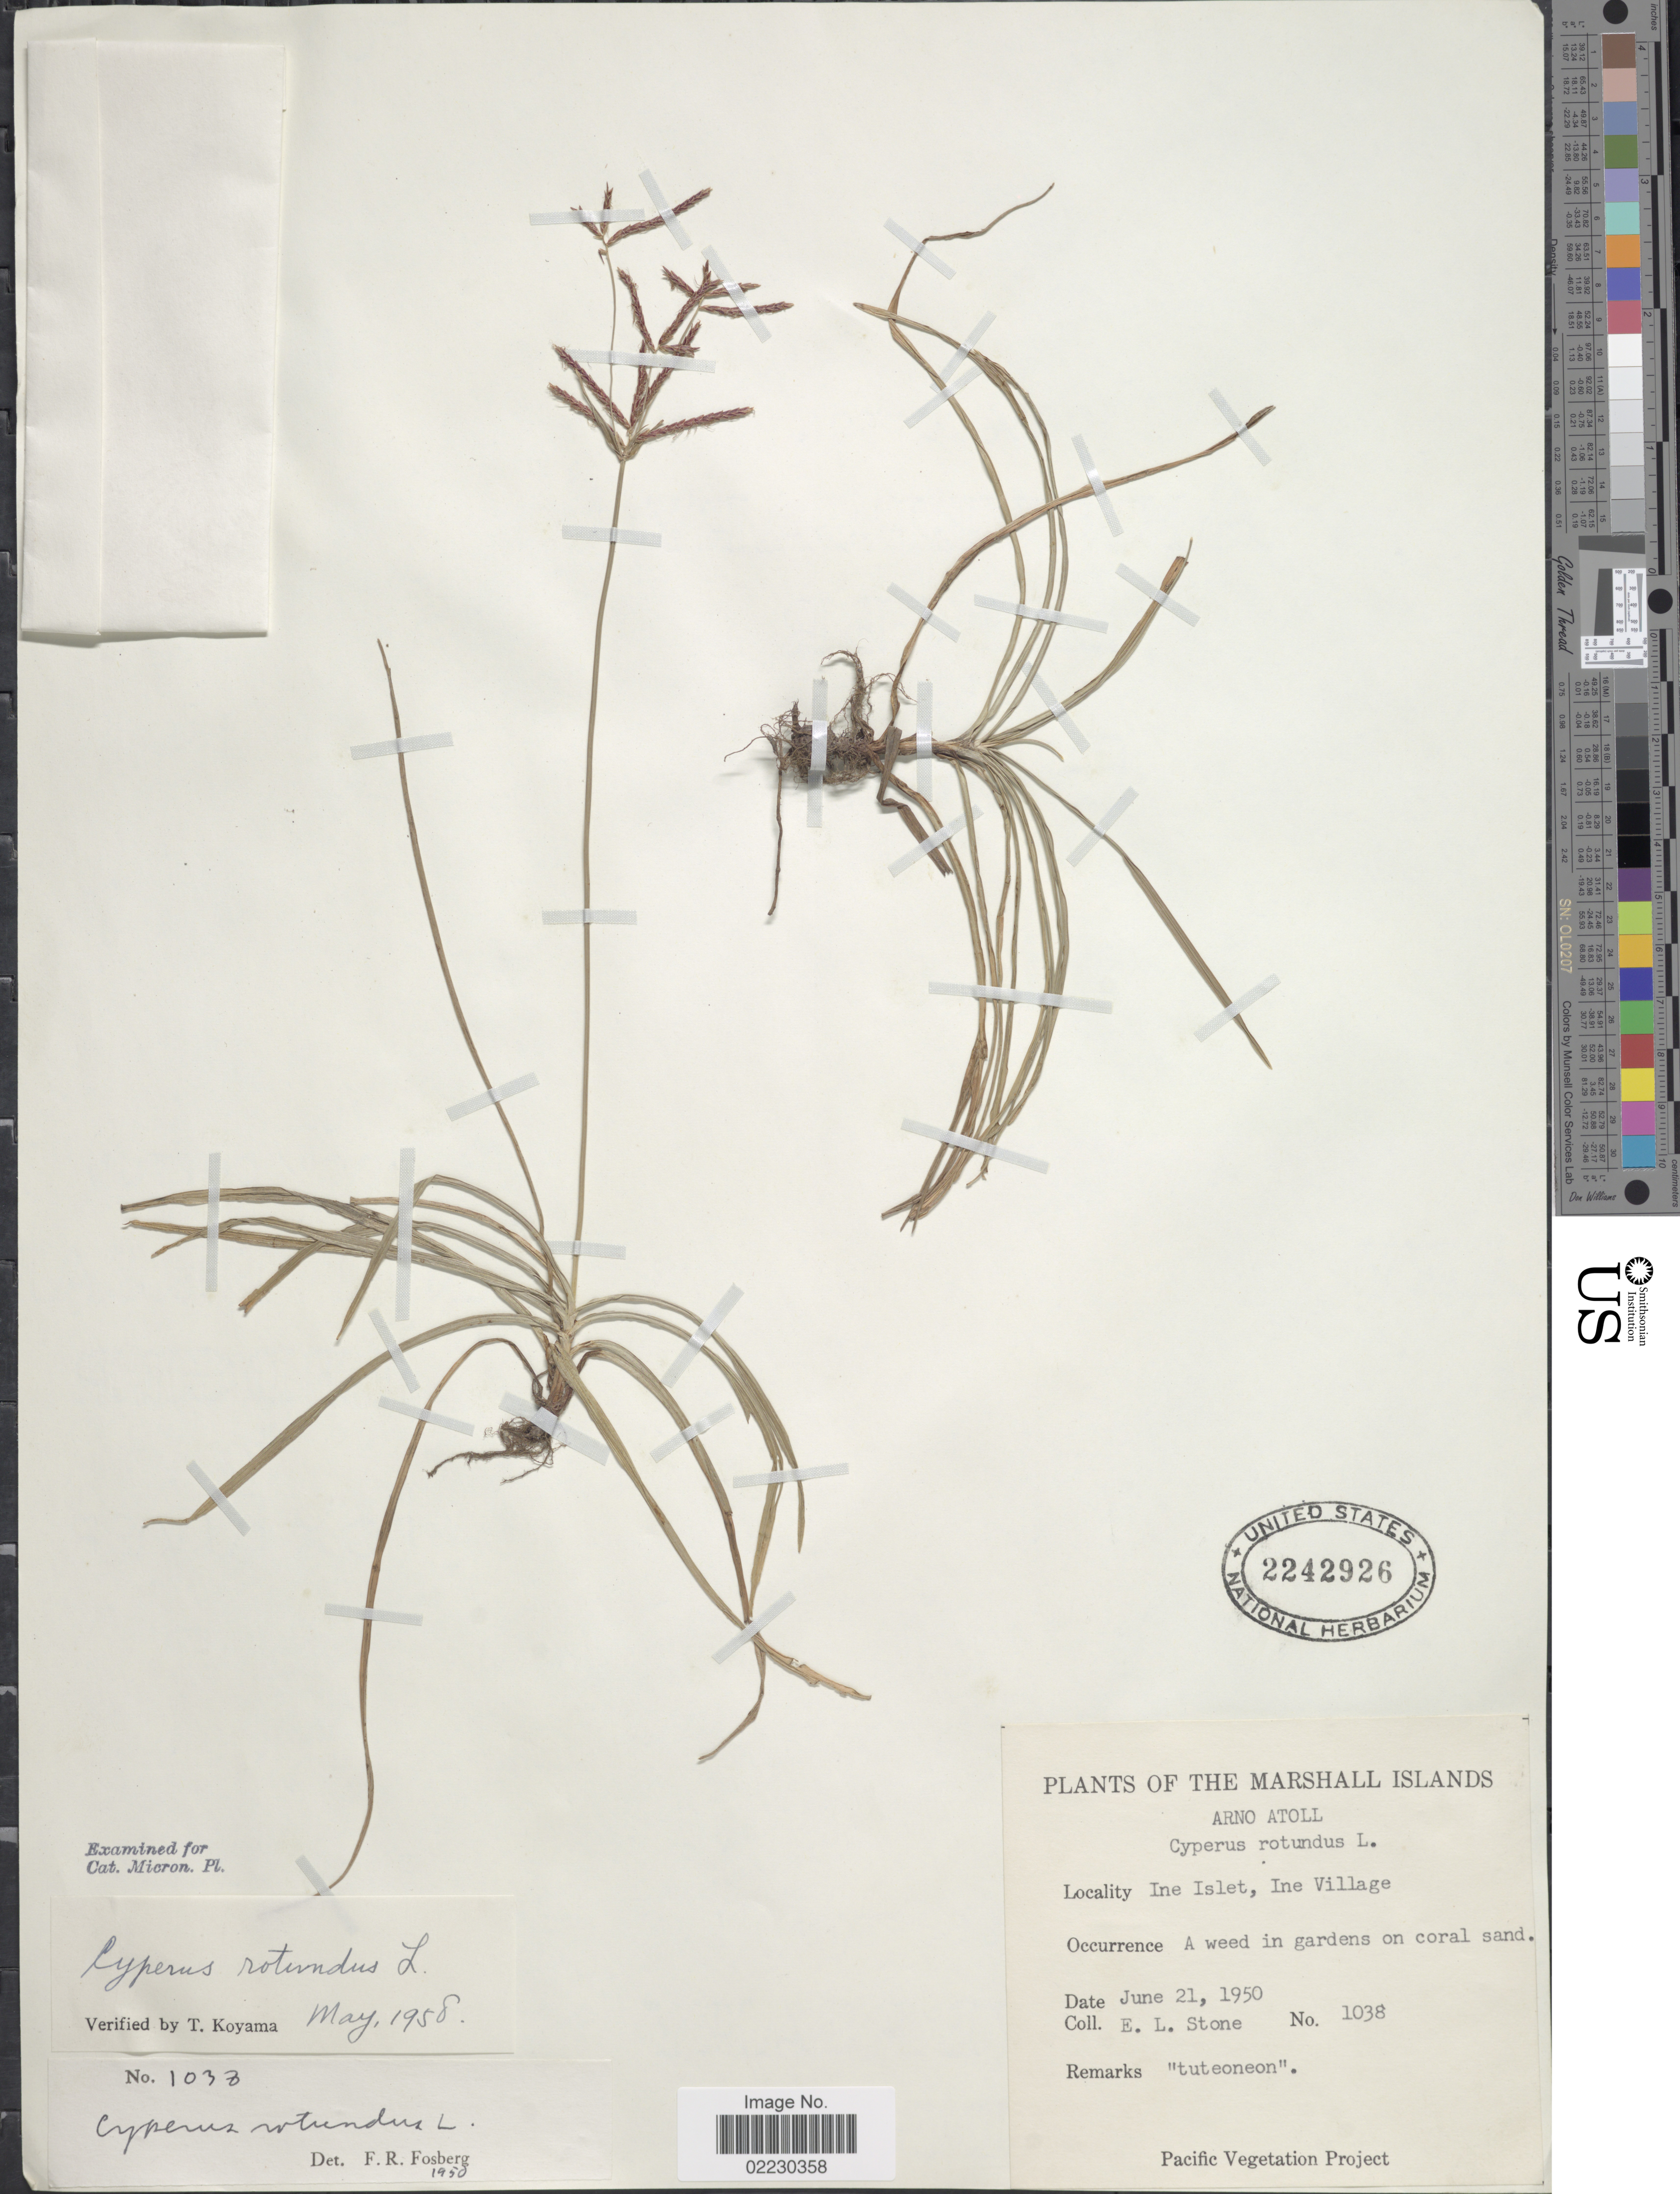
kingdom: Plantae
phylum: Tracheophyta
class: Liliopsida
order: Poales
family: Cyperaceae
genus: Cyperus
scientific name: Cyperus rotundus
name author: L.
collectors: E. L. Stone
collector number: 1038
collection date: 1950-06-21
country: Marshall Islands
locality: Arno Atoll, Ine Islet, Ine Village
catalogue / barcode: US 2242926